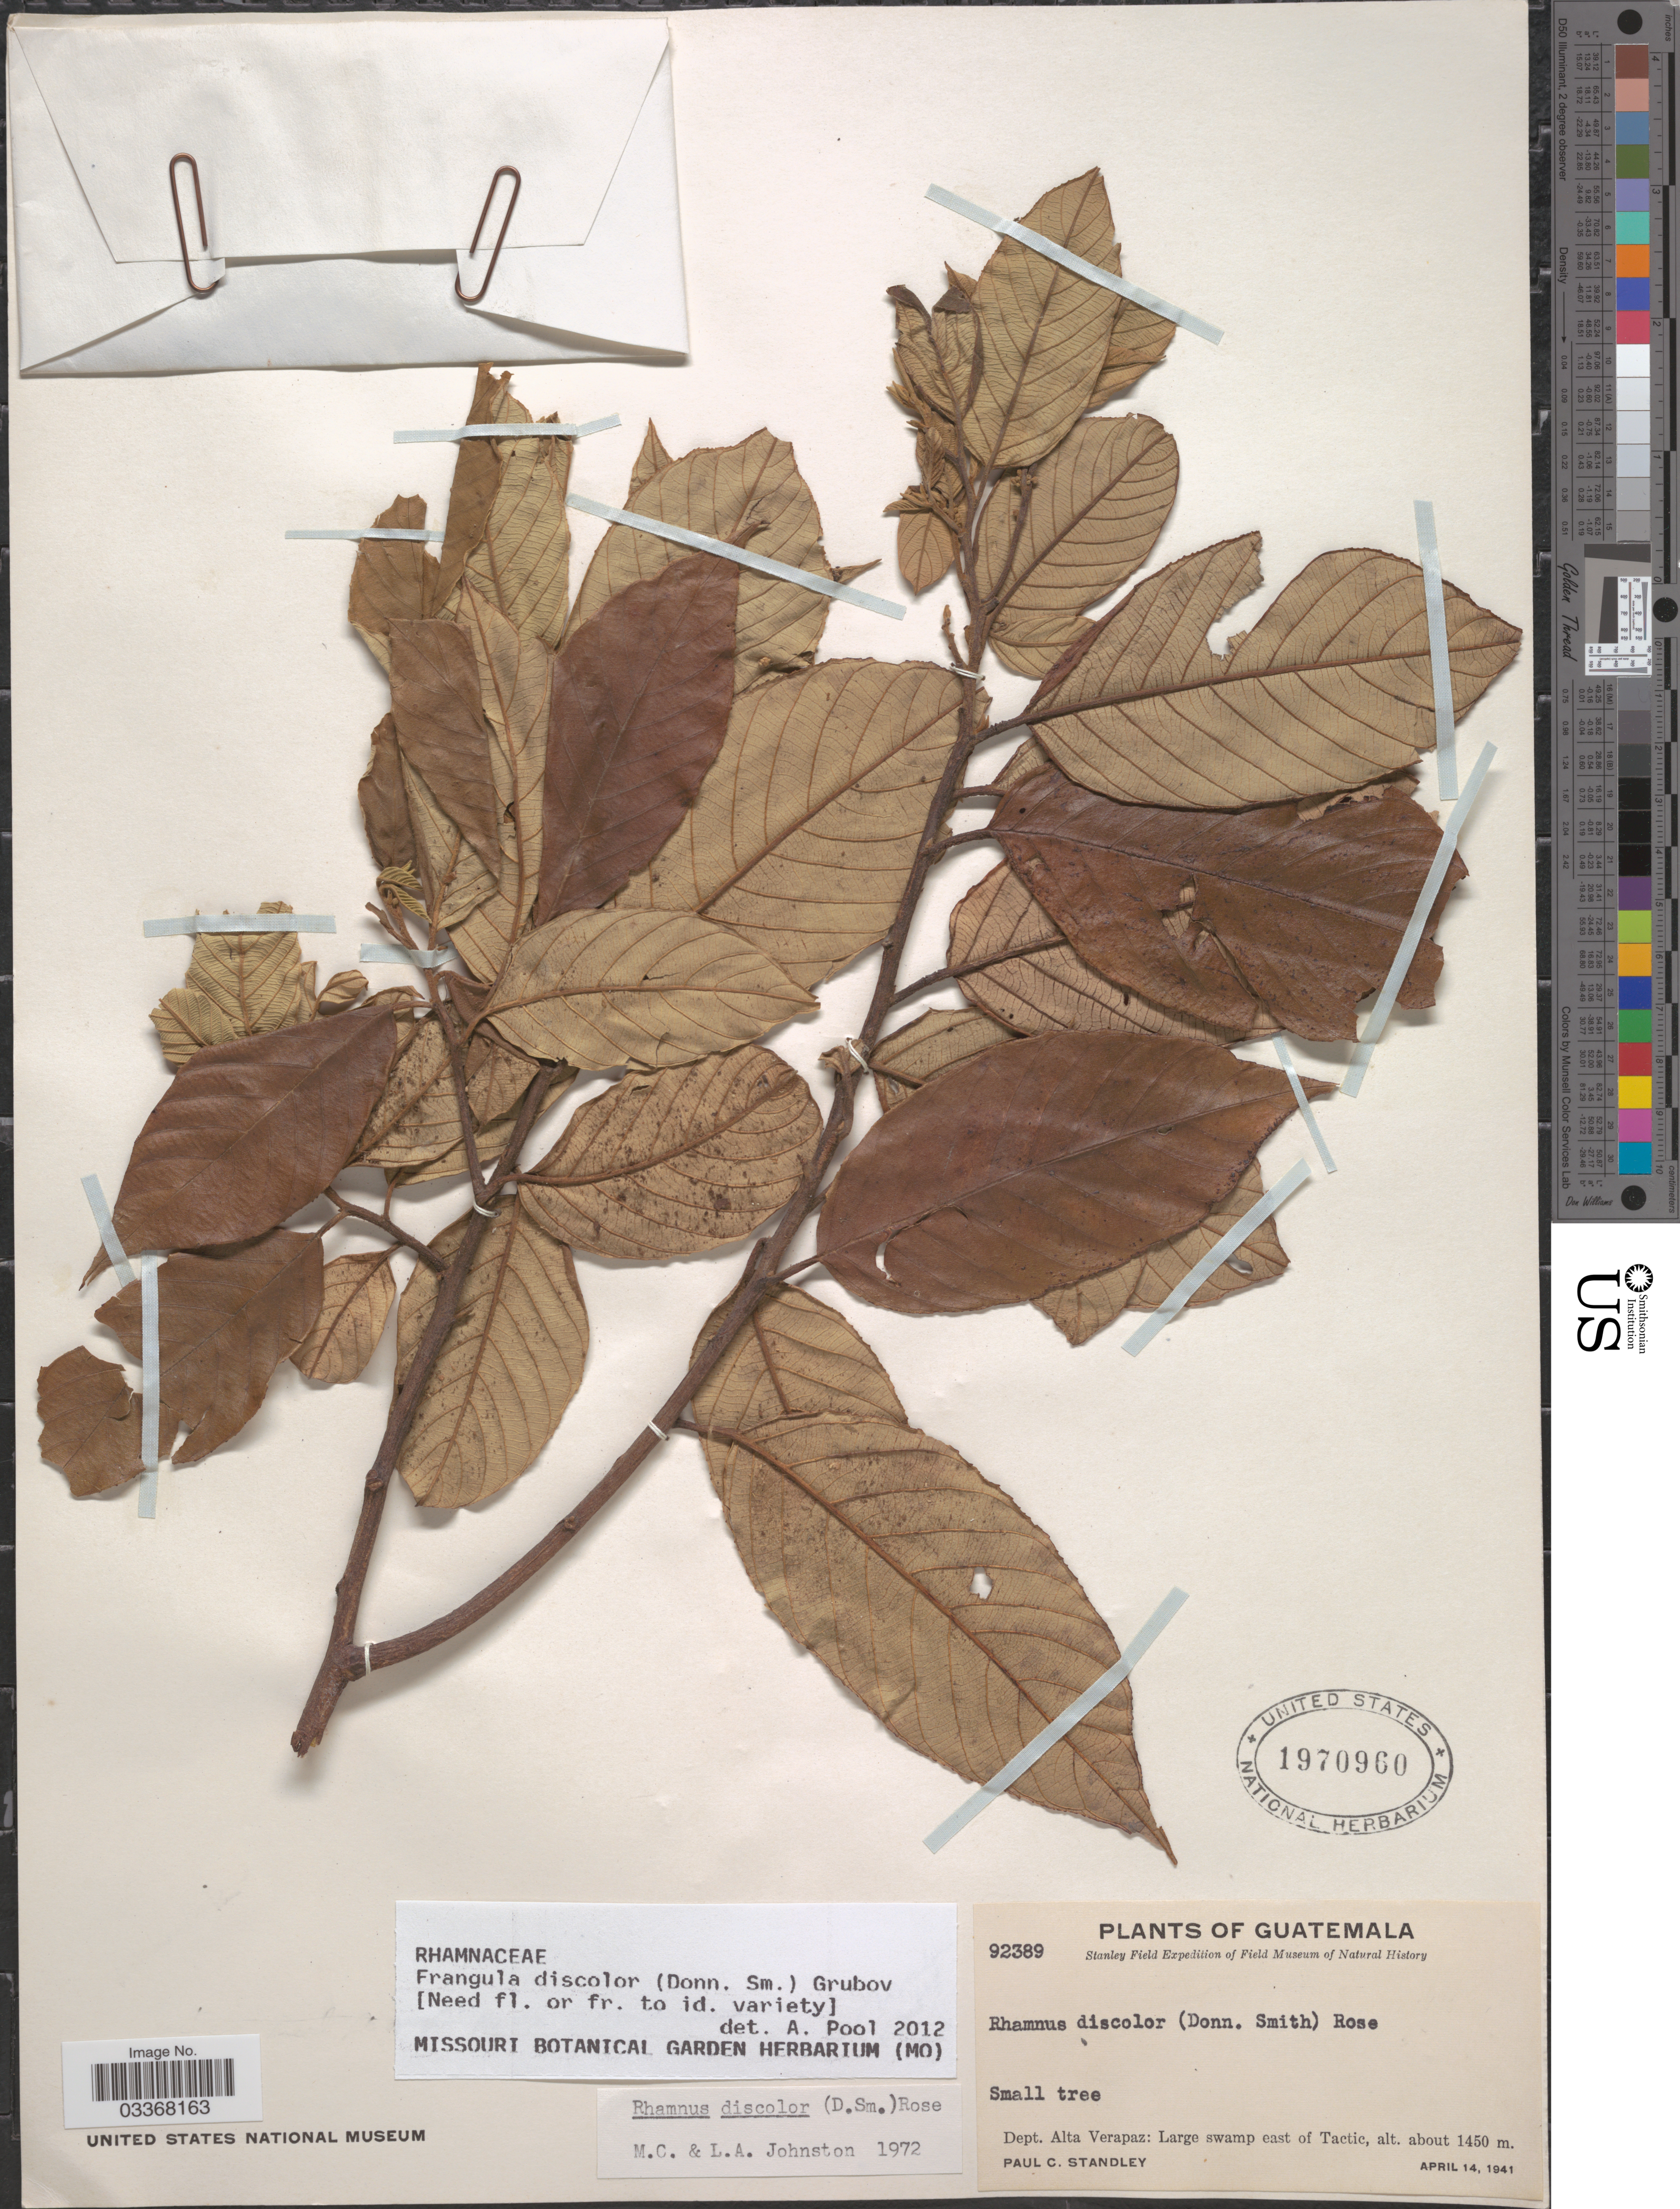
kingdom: Plantae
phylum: Tracheophyta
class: Magnoliopsida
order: Rosales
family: Rhamnaceae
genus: Frangula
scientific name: Frangula discolor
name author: (Donn. Sm.) Grubov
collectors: P. C. Standley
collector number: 92389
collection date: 1941-04-14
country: Guatemala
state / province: Alta Verapaz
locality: Dept. Alta Verapaz: Large swamp east of Tactic.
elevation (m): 1450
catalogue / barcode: US 1970960